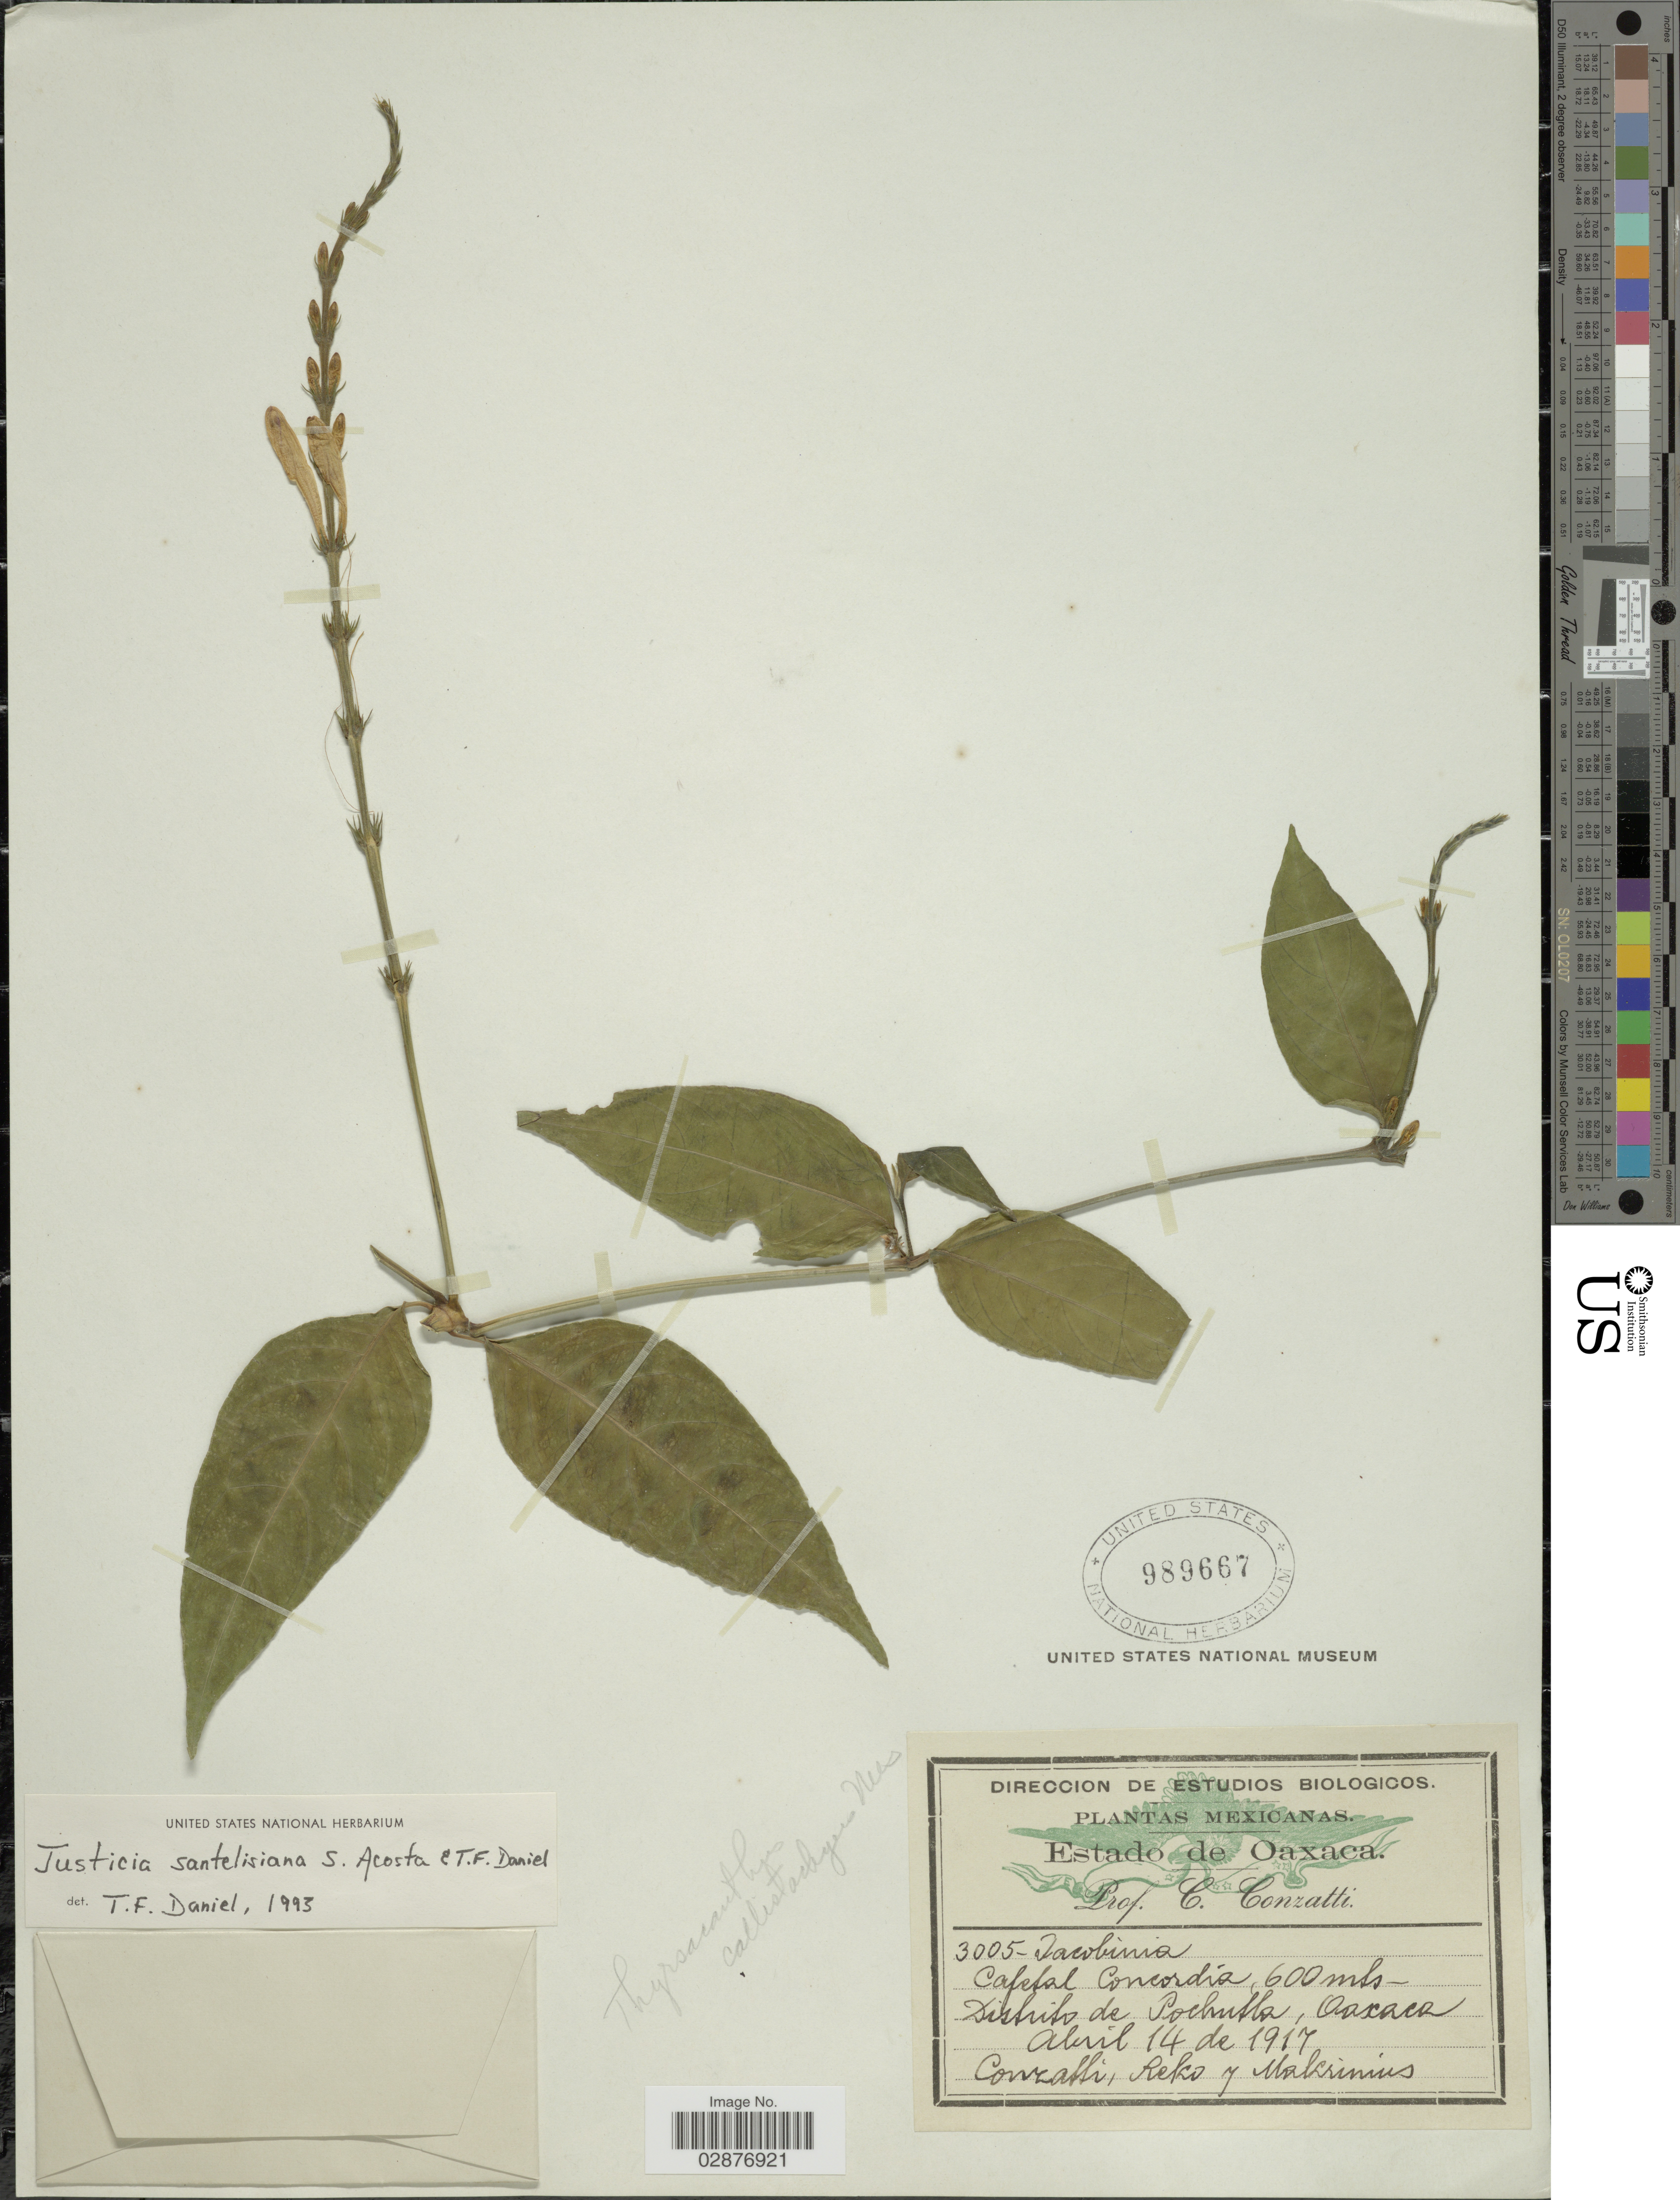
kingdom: Plantae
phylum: Tracheophyta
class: Magnoliopsida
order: Lamiales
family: Acanthaceae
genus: Justicia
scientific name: Justicia santelisiana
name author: Acosta Cast. & T.F. Daniel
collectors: C. Conzatti, -. Reko & -. Makrinius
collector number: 3005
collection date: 1917-04-14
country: Mexico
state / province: Oaxaca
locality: Cafetal Concordia. Distrito de Pochutla.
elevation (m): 600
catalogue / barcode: US 989667